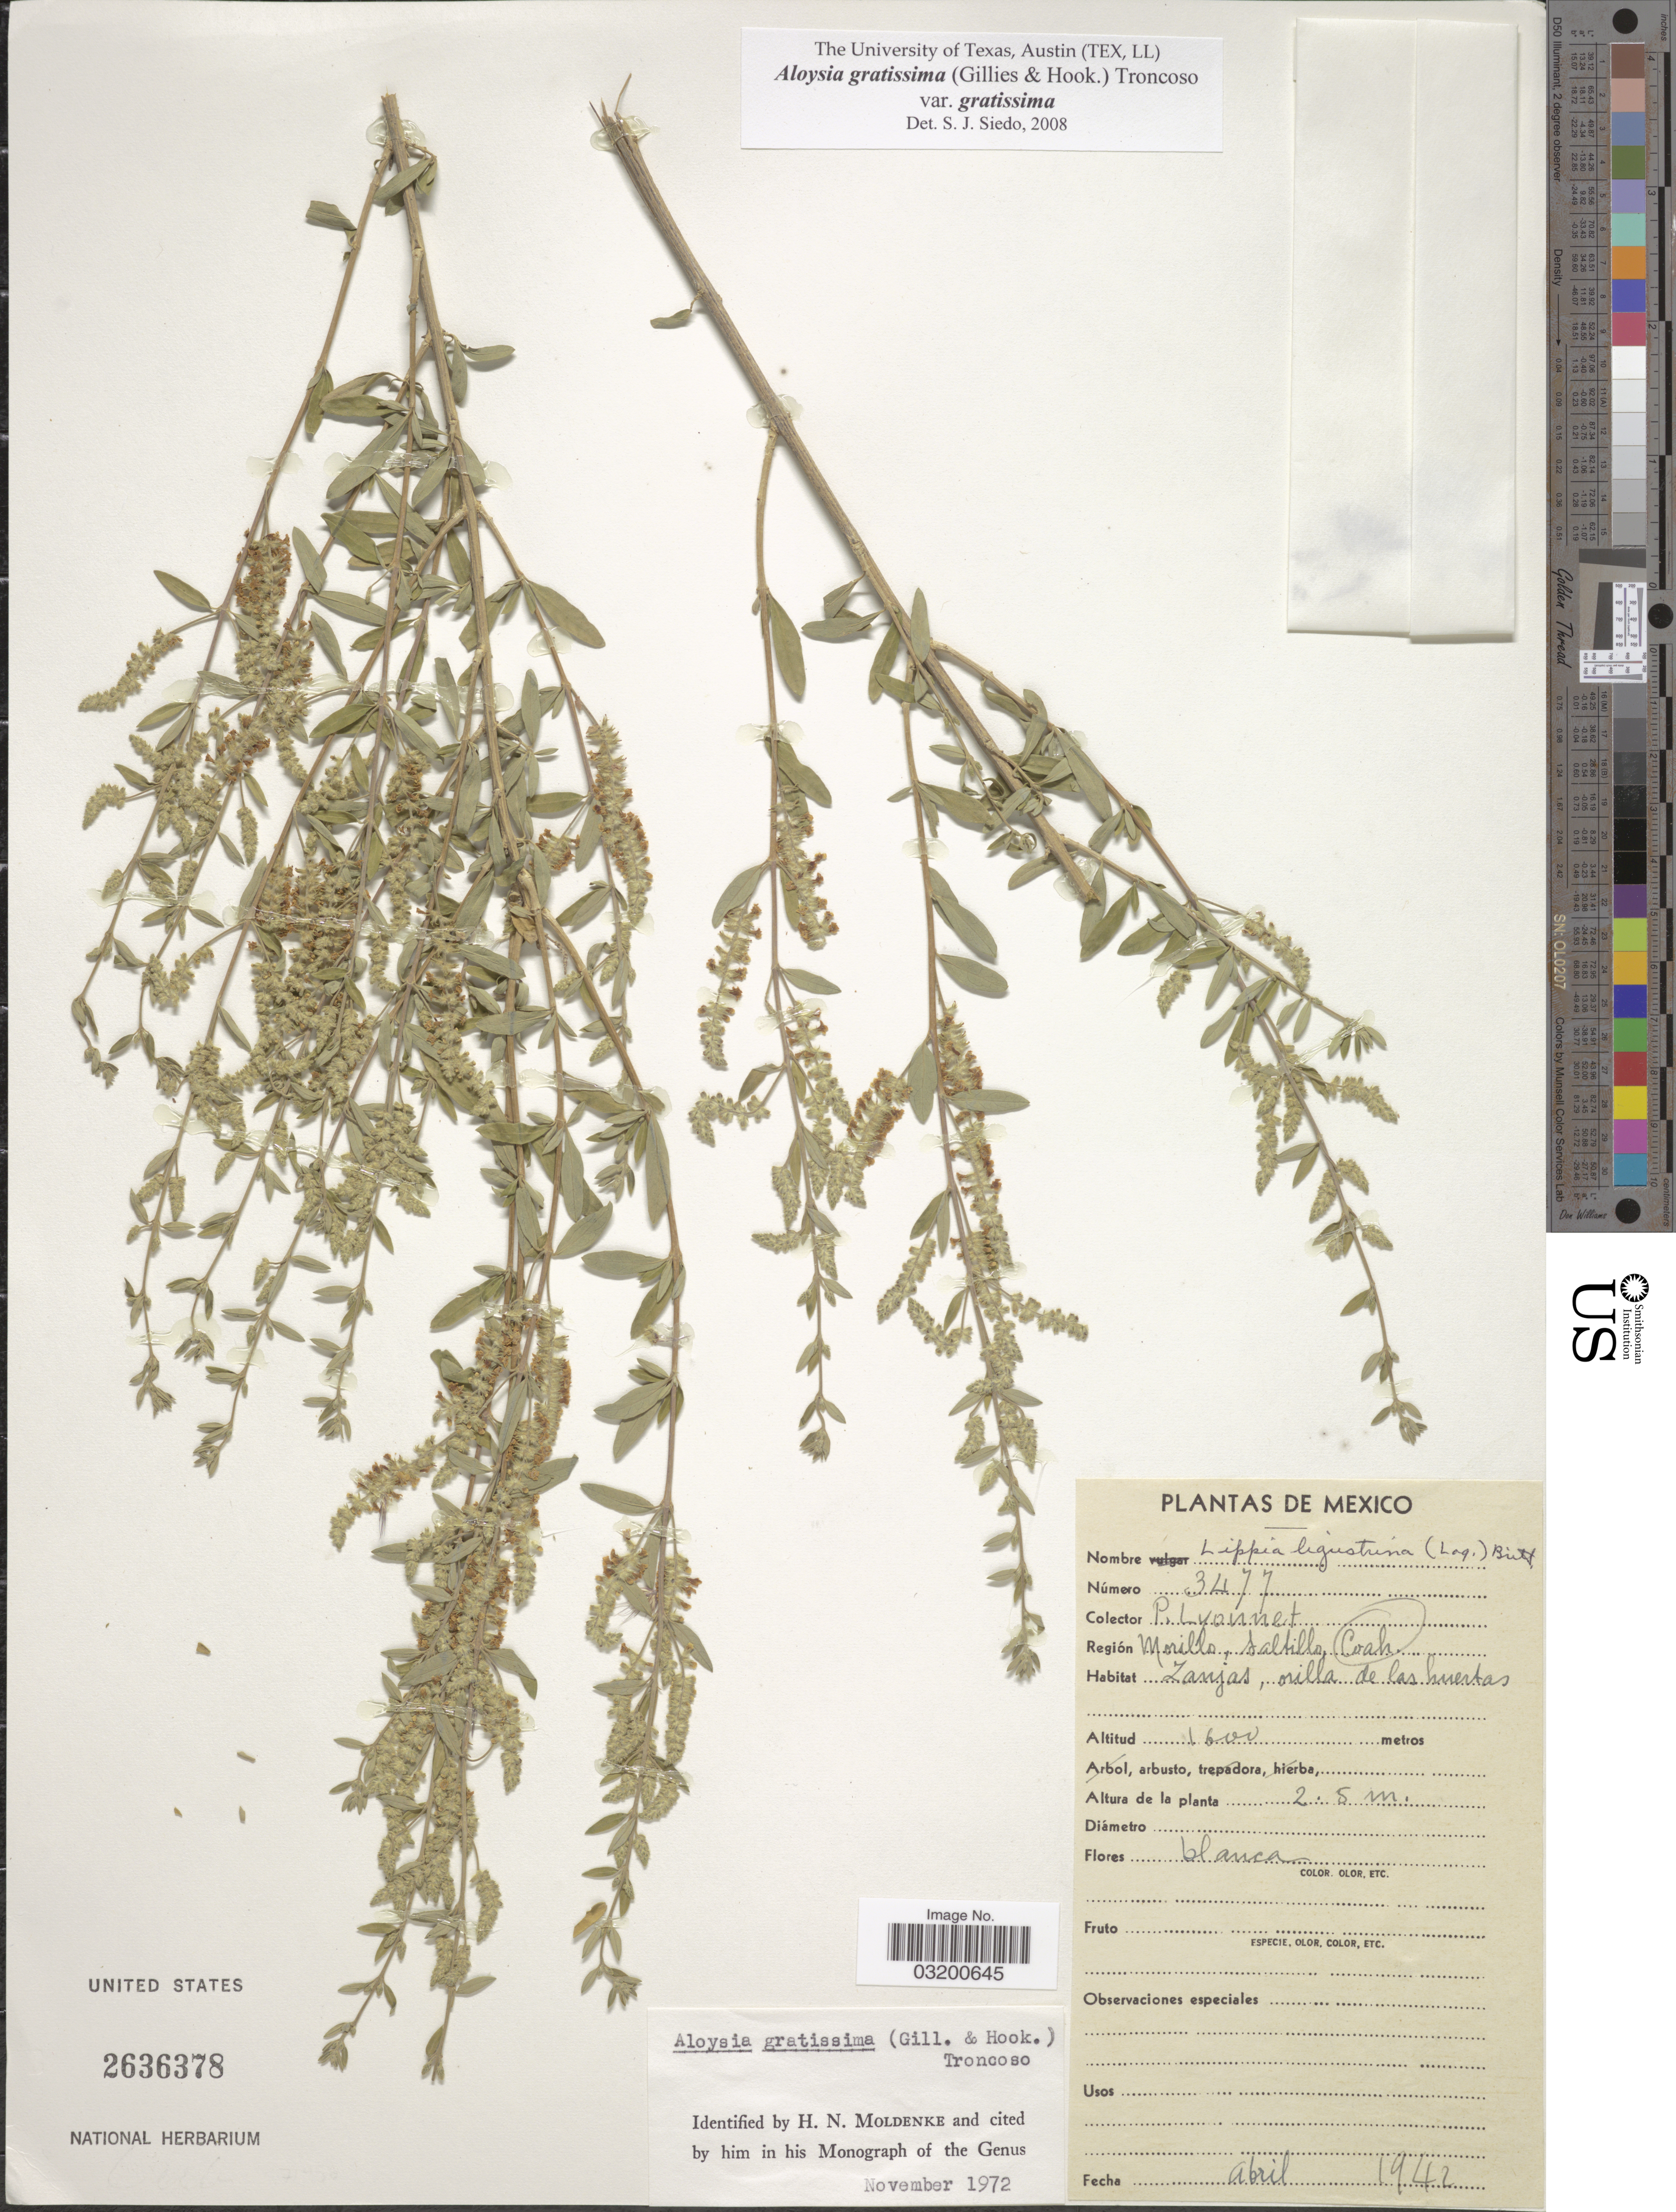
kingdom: Plantae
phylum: Tracheophyta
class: Magnoliopsida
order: Lamiales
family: Verbenaceae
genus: Aloysia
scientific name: Aloysia gratissima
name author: (Gillies & Hook.) Tronc.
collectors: P. Lyonnet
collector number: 3477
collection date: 1942-04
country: Mexico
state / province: Coahuila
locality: Región Morillo, Saltillo.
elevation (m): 1600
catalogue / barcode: US 2636378